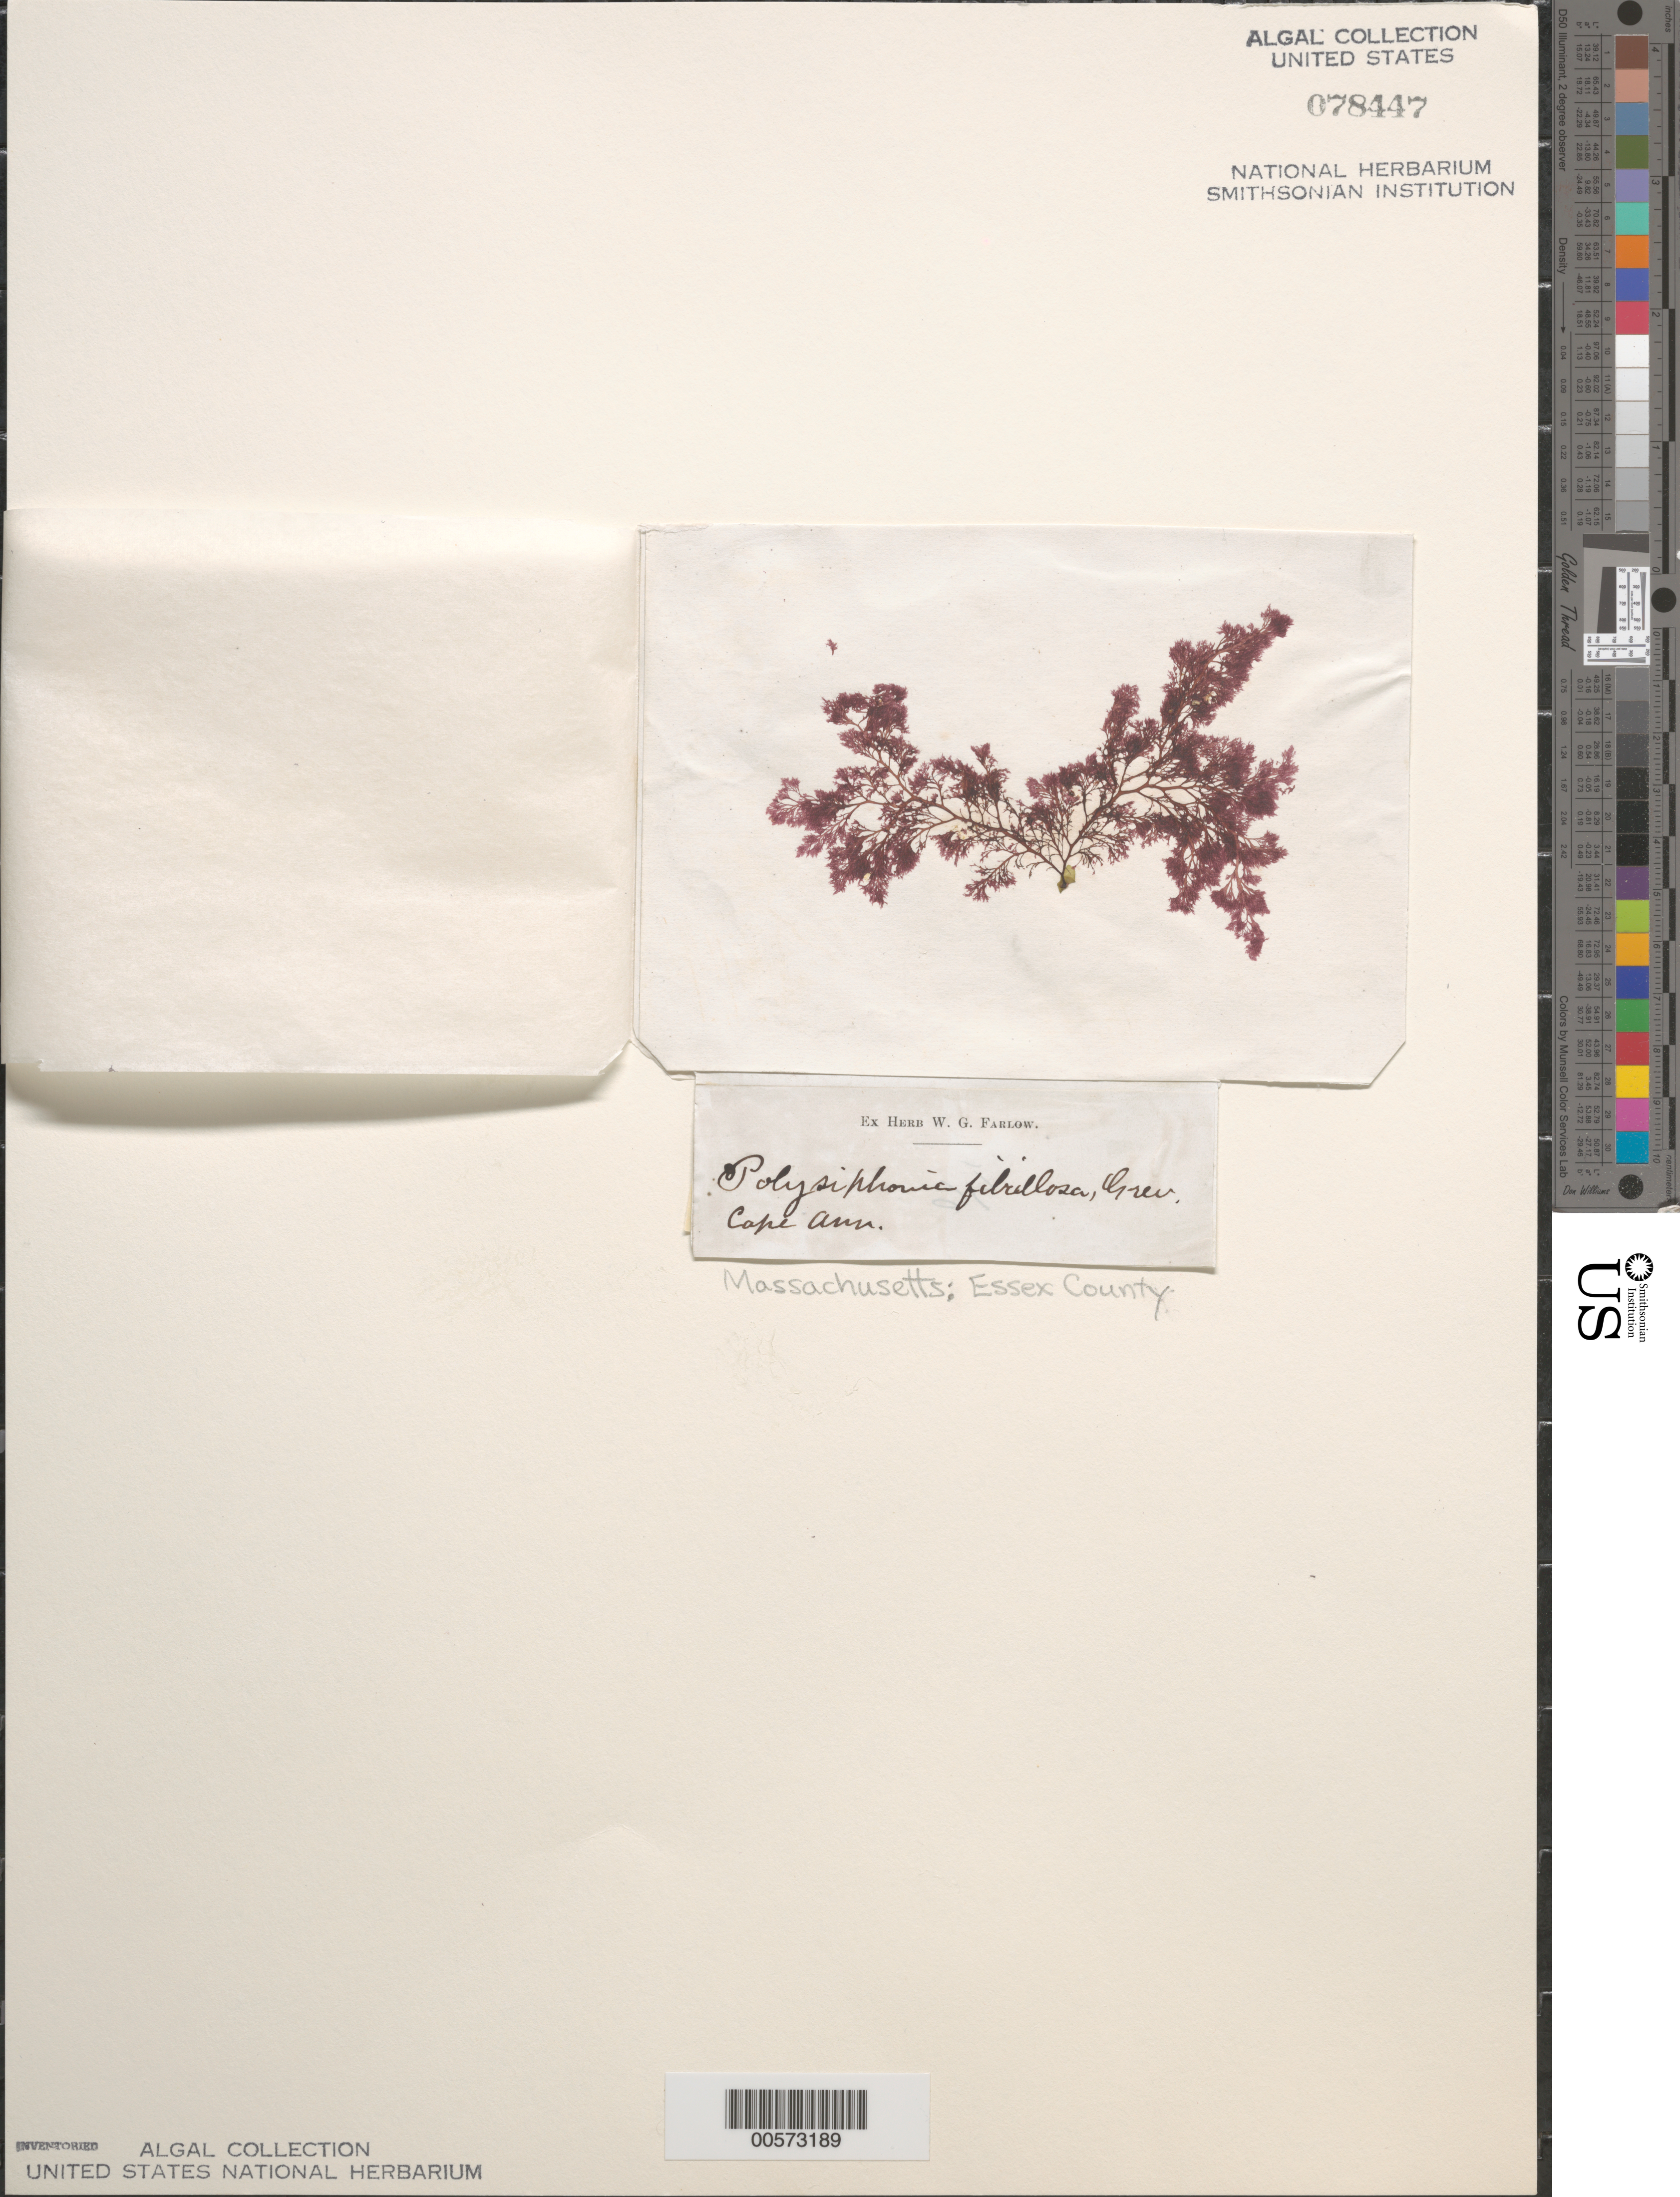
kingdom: Plantae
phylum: Rhodophyta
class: Florideophyceae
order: Ceramiales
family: Rhodomelaceae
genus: Melanothamnus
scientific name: Melanothamnus harveyi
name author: (Bailey) Diaz-Tapia & C.A. Maggs in Diaz-Tapia et al.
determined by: Algae name updating Project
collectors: W. Farlow (Herbarium)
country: United States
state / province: Massachusetts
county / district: Essex County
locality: Cape Ann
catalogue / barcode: US 78447